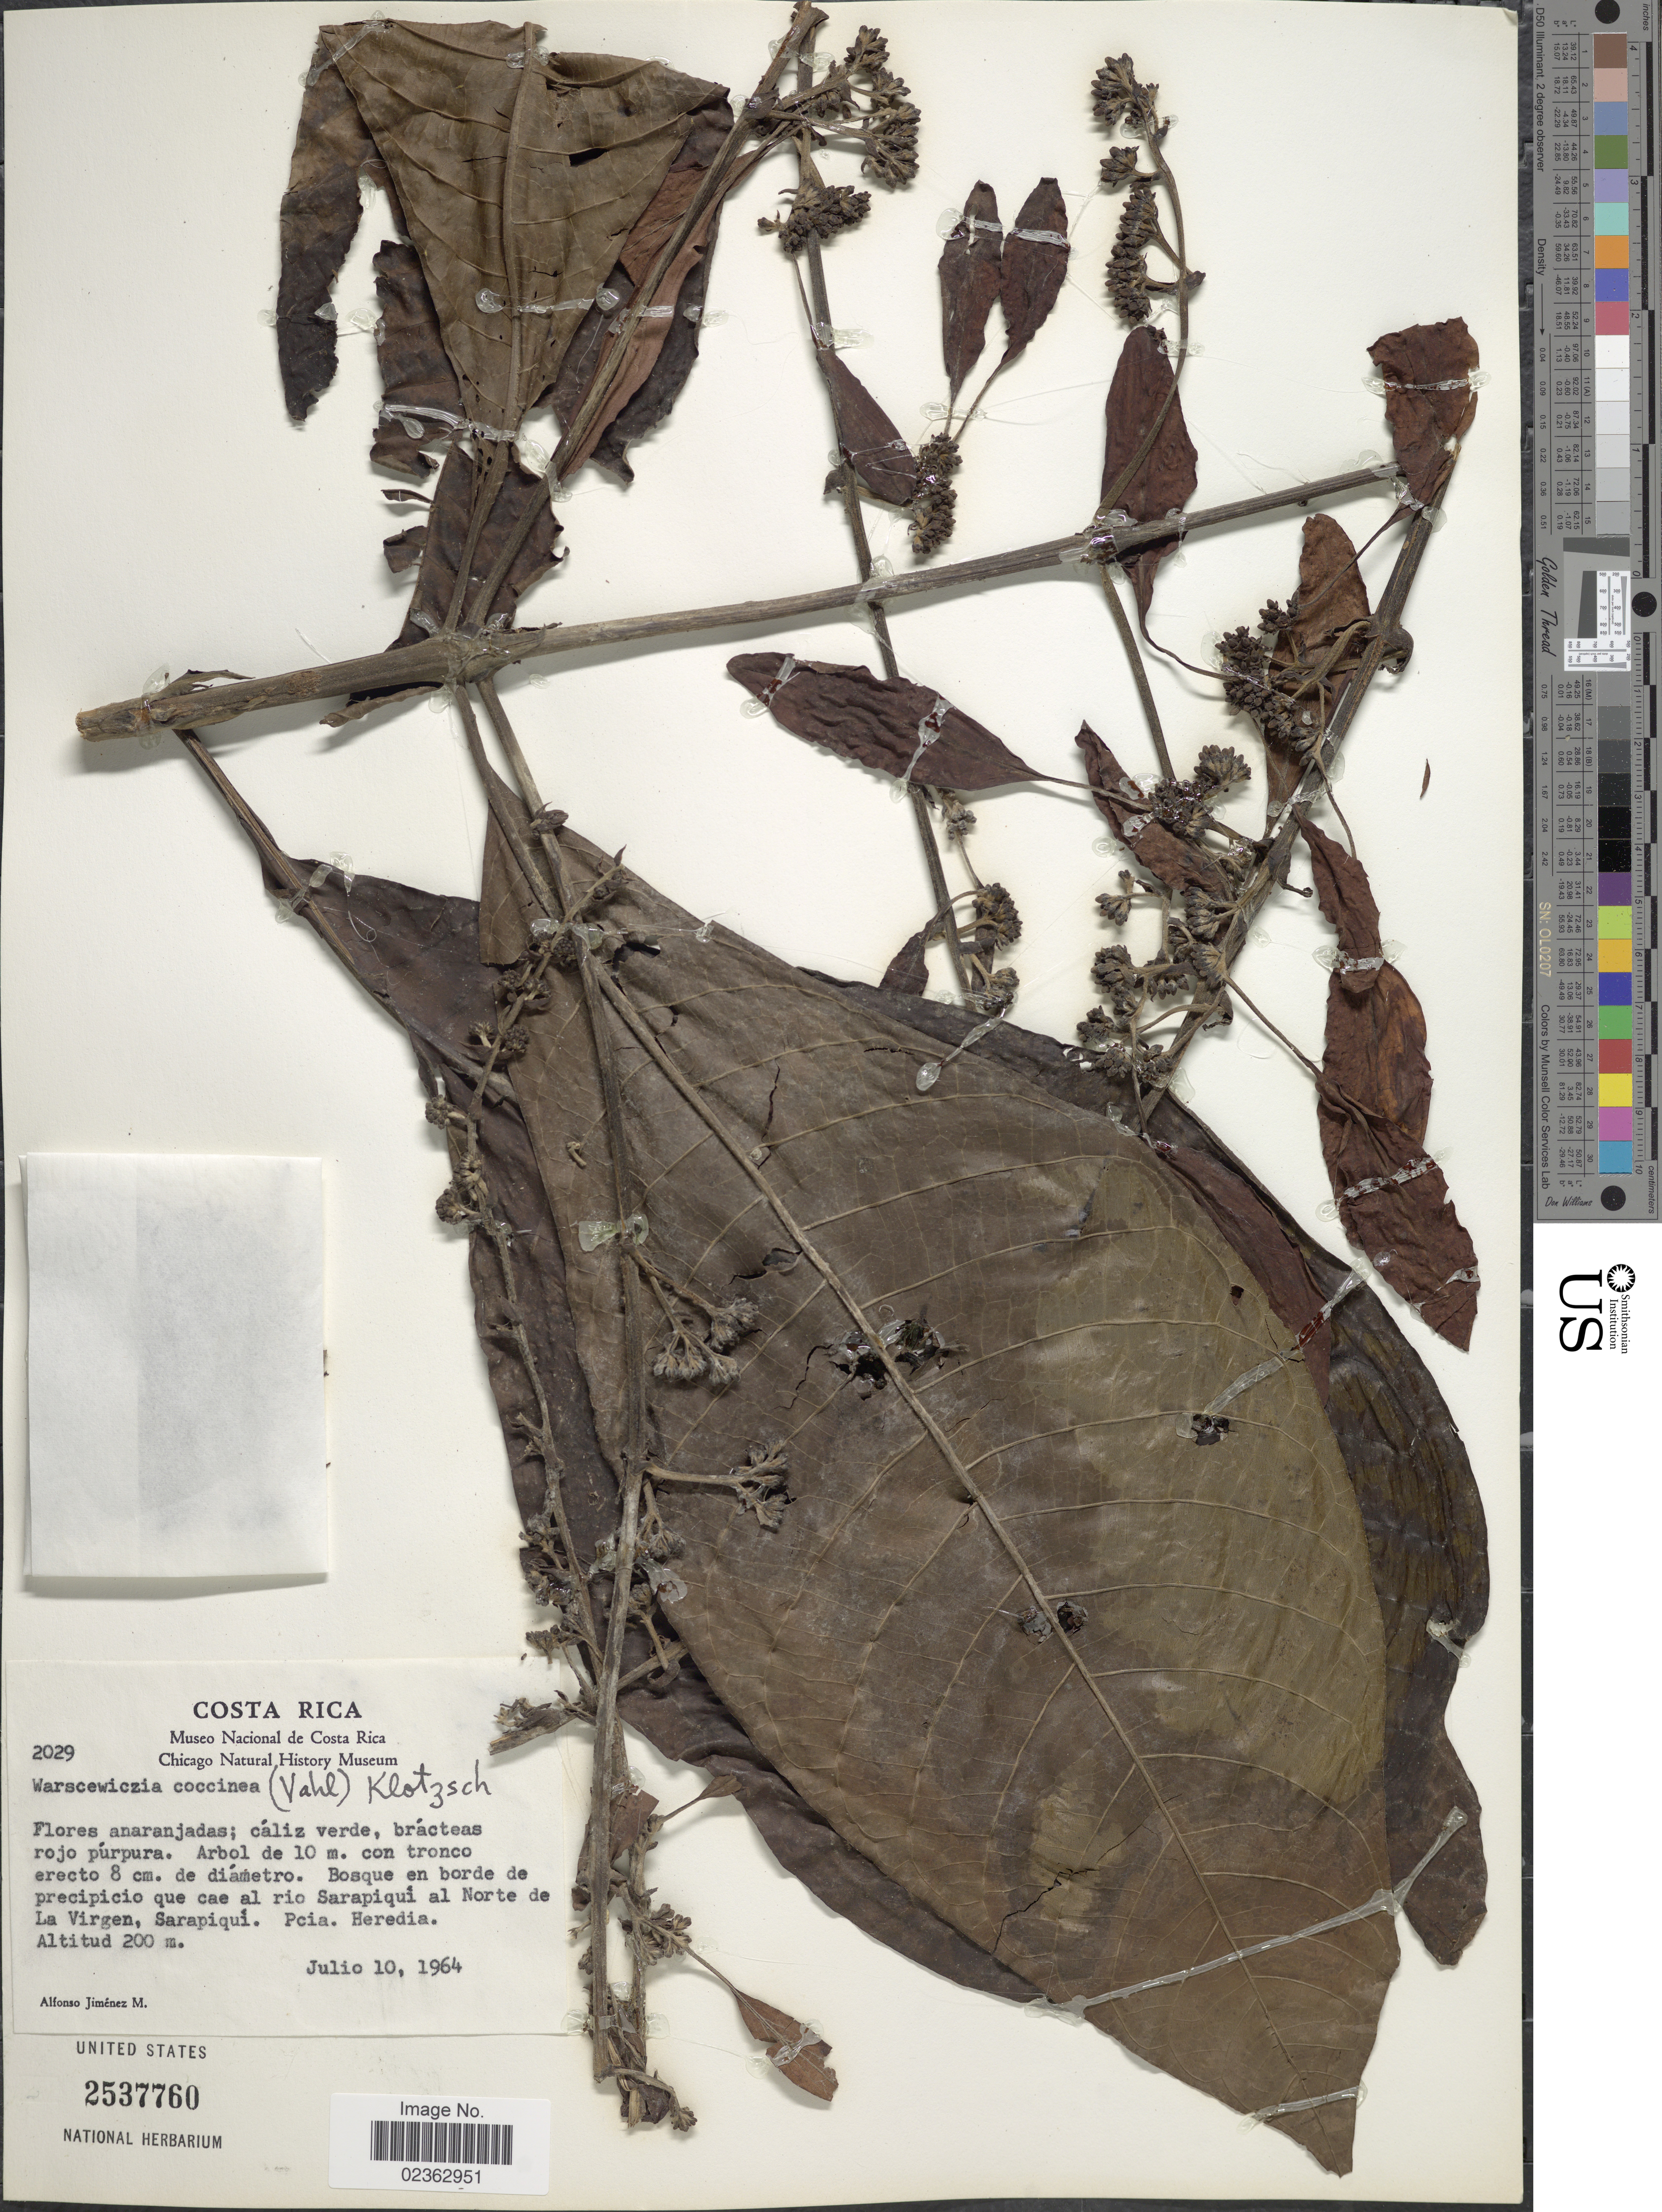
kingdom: Plantae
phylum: Tracheophyta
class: Magnoliopsida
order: Gentianales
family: Rubiaceae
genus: Warszewiczia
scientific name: Warszewiczia coccinea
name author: (Vahl) Klotzsch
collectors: A. Jimenez M.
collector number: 2029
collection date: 1964-07-10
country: Costa Rica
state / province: Heredia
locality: Nosque en borde de precipicio que cae al rio Sarapiqui al Norte de La Virgin, Sarapiqui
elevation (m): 200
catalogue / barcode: US 2537760